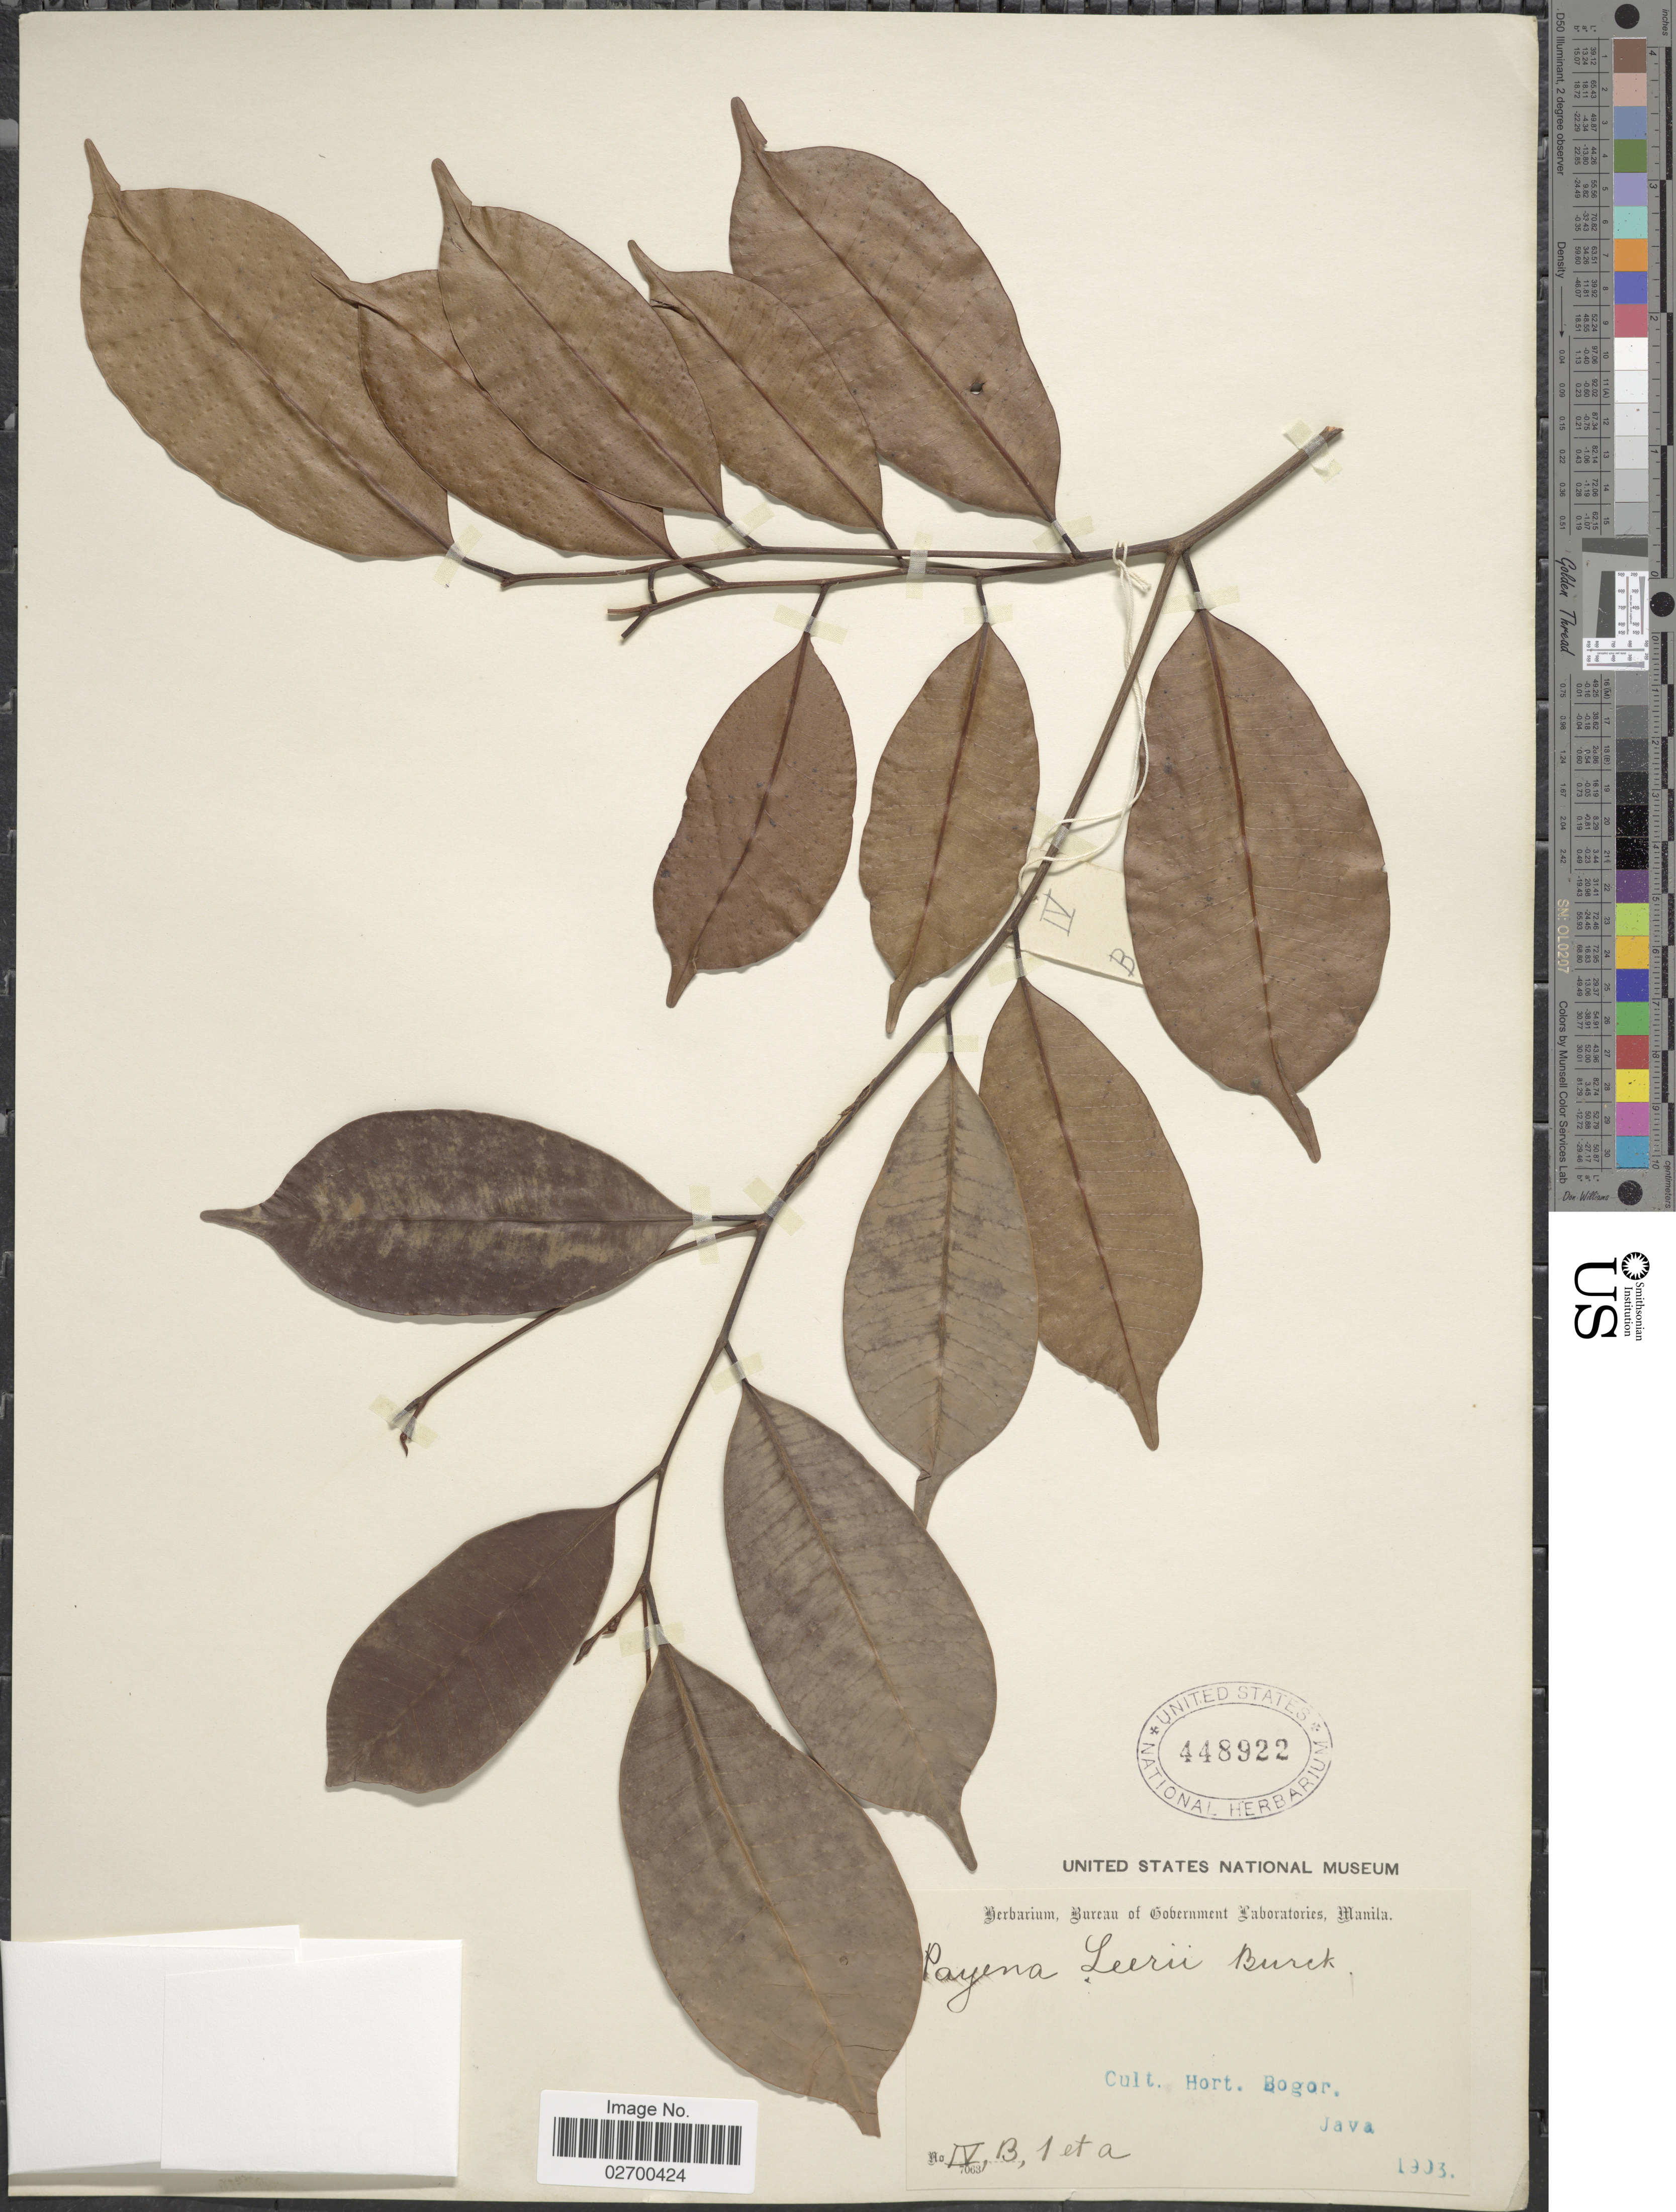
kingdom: Plantae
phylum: Tracheophyta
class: Magnoliopsida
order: Ericales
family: Sapotaceae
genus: Payena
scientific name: Payena leerii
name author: (Teijsm. & Binn.) Kurz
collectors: Ex herb. Bureau of Government Laboratories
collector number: IV, B, 1 et a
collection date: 1903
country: Indonesia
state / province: Java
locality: Cult. Hort. Bogor, Java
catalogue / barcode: US 448922